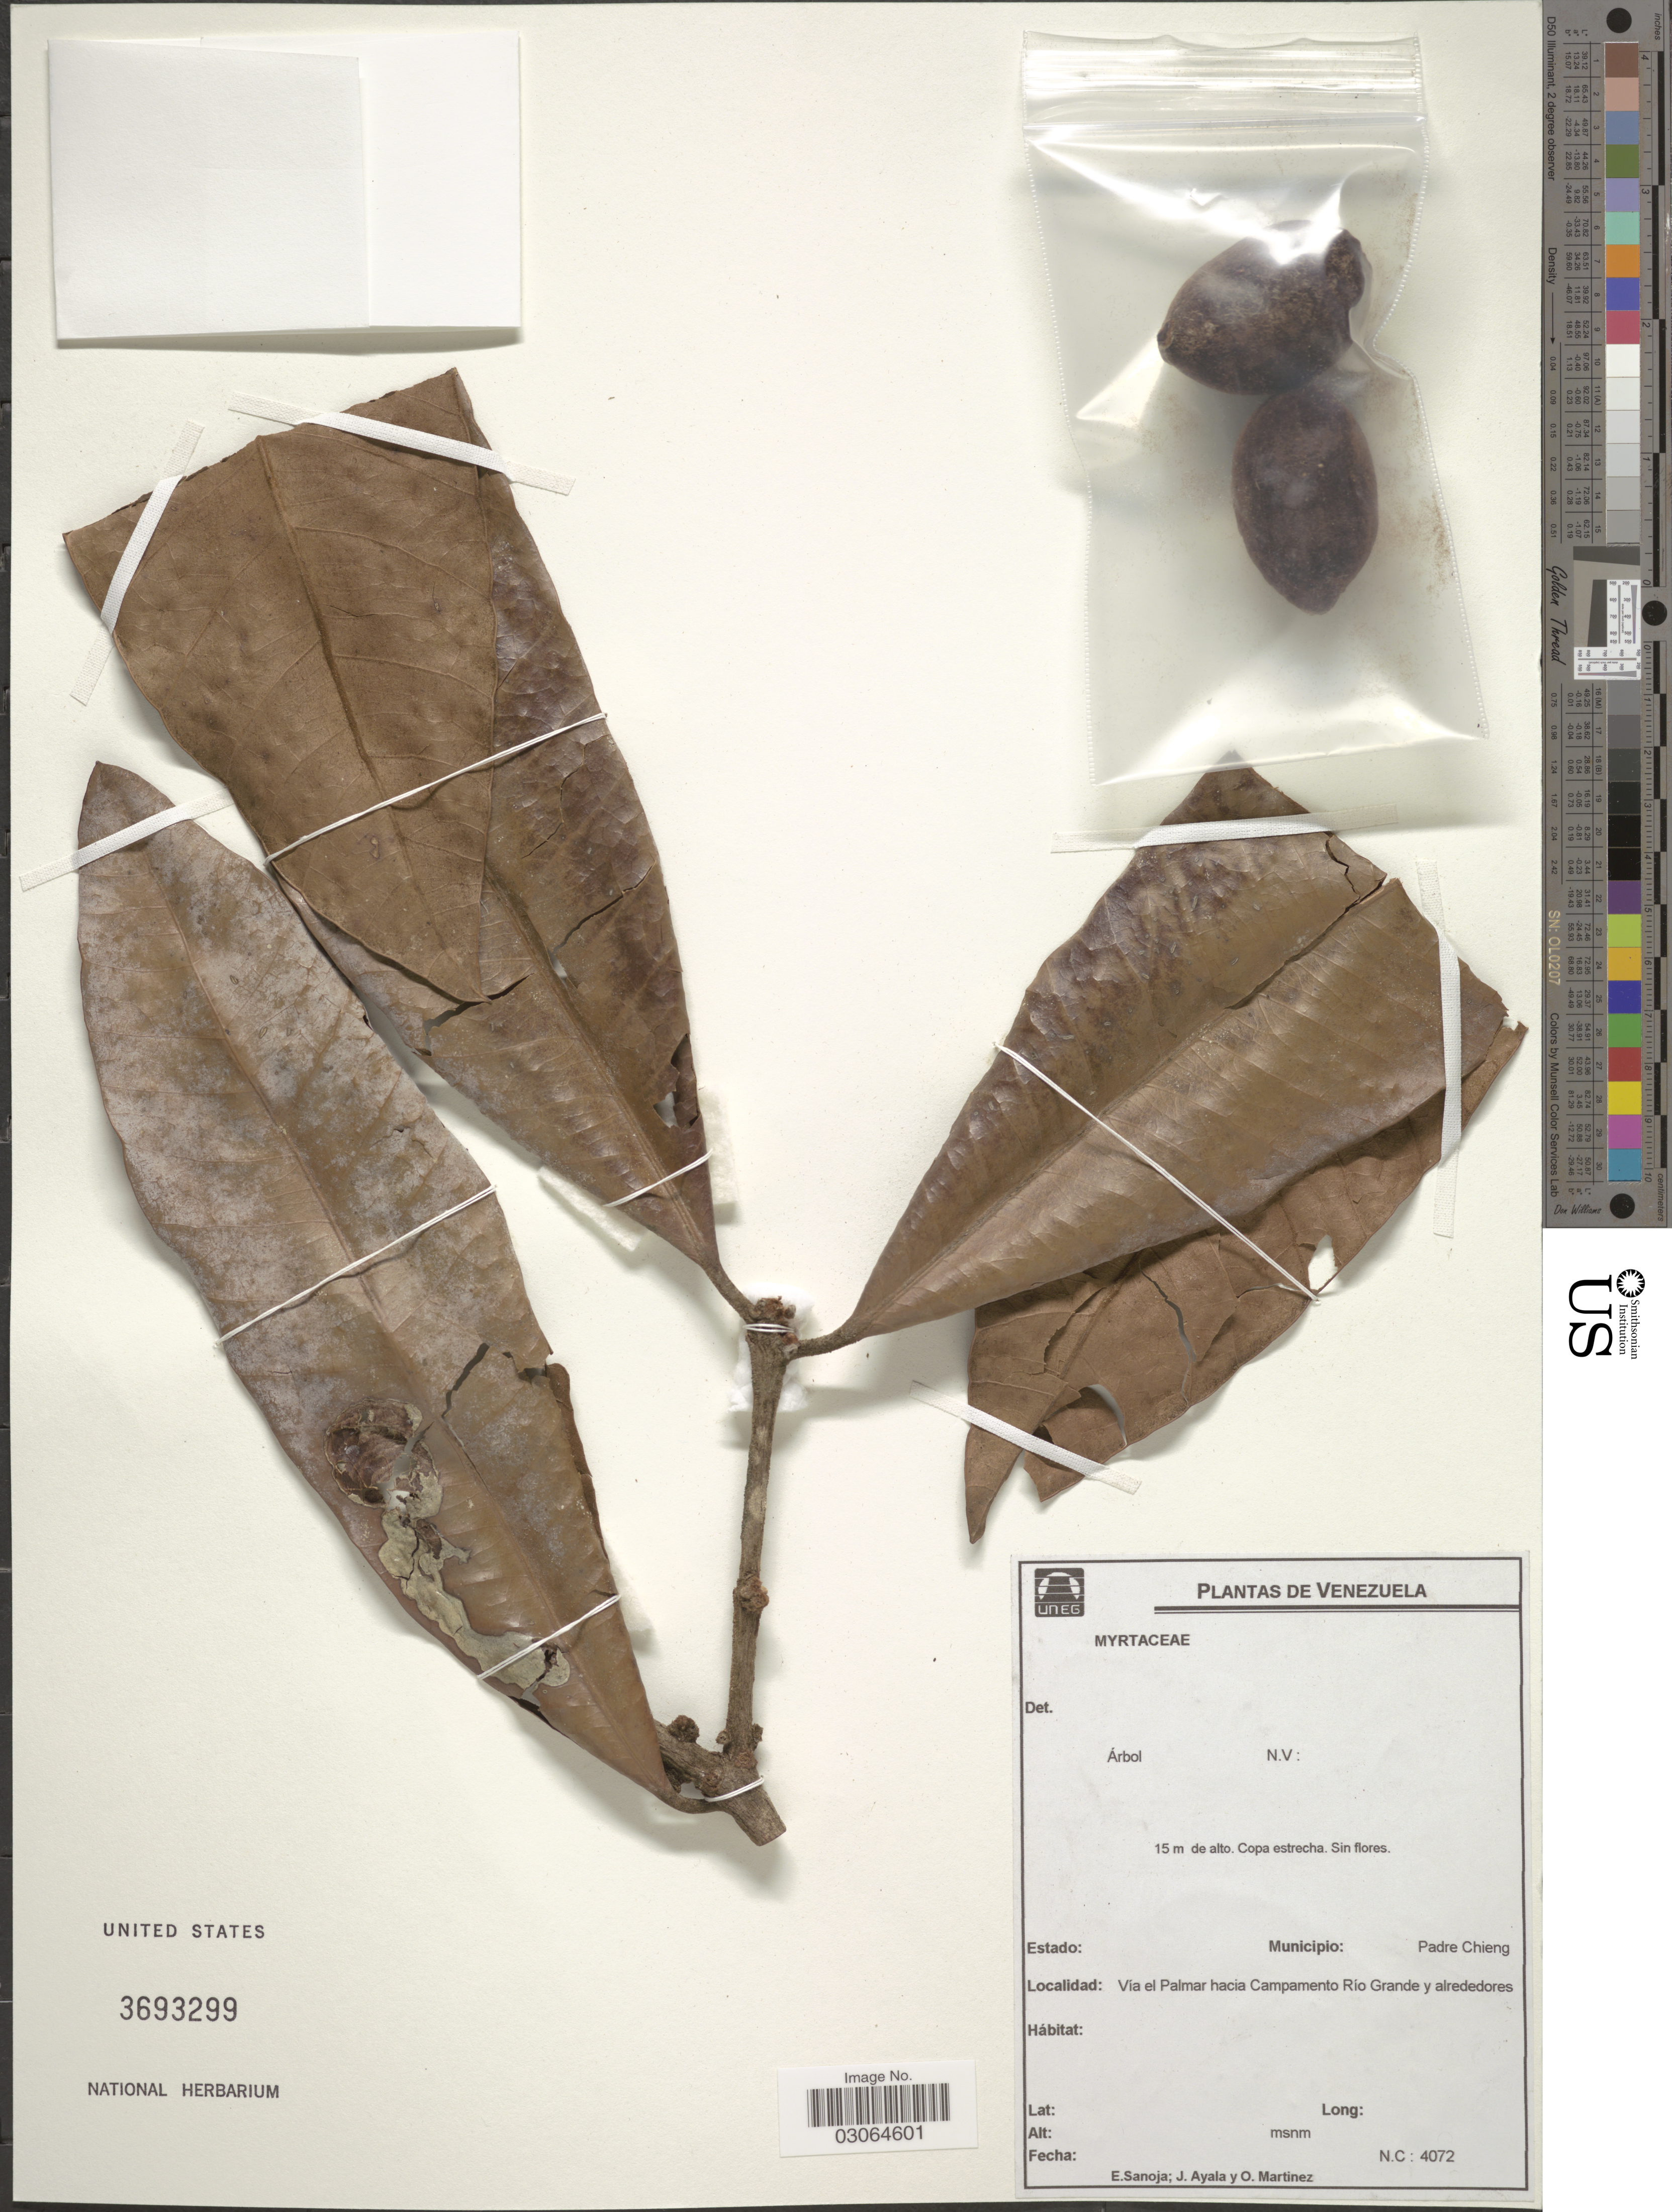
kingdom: Plantae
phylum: Tracheophyta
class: Magnoliopsida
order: Myrtales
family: Myrtaceae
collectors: E. Sanoja, J. Ayala & O. Martinez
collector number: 4072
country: Venezuela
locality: Municipio: Padre Chieng, Via el Palmar hacia Campamento Río Grande y alrededores.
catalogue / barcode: US 3693299